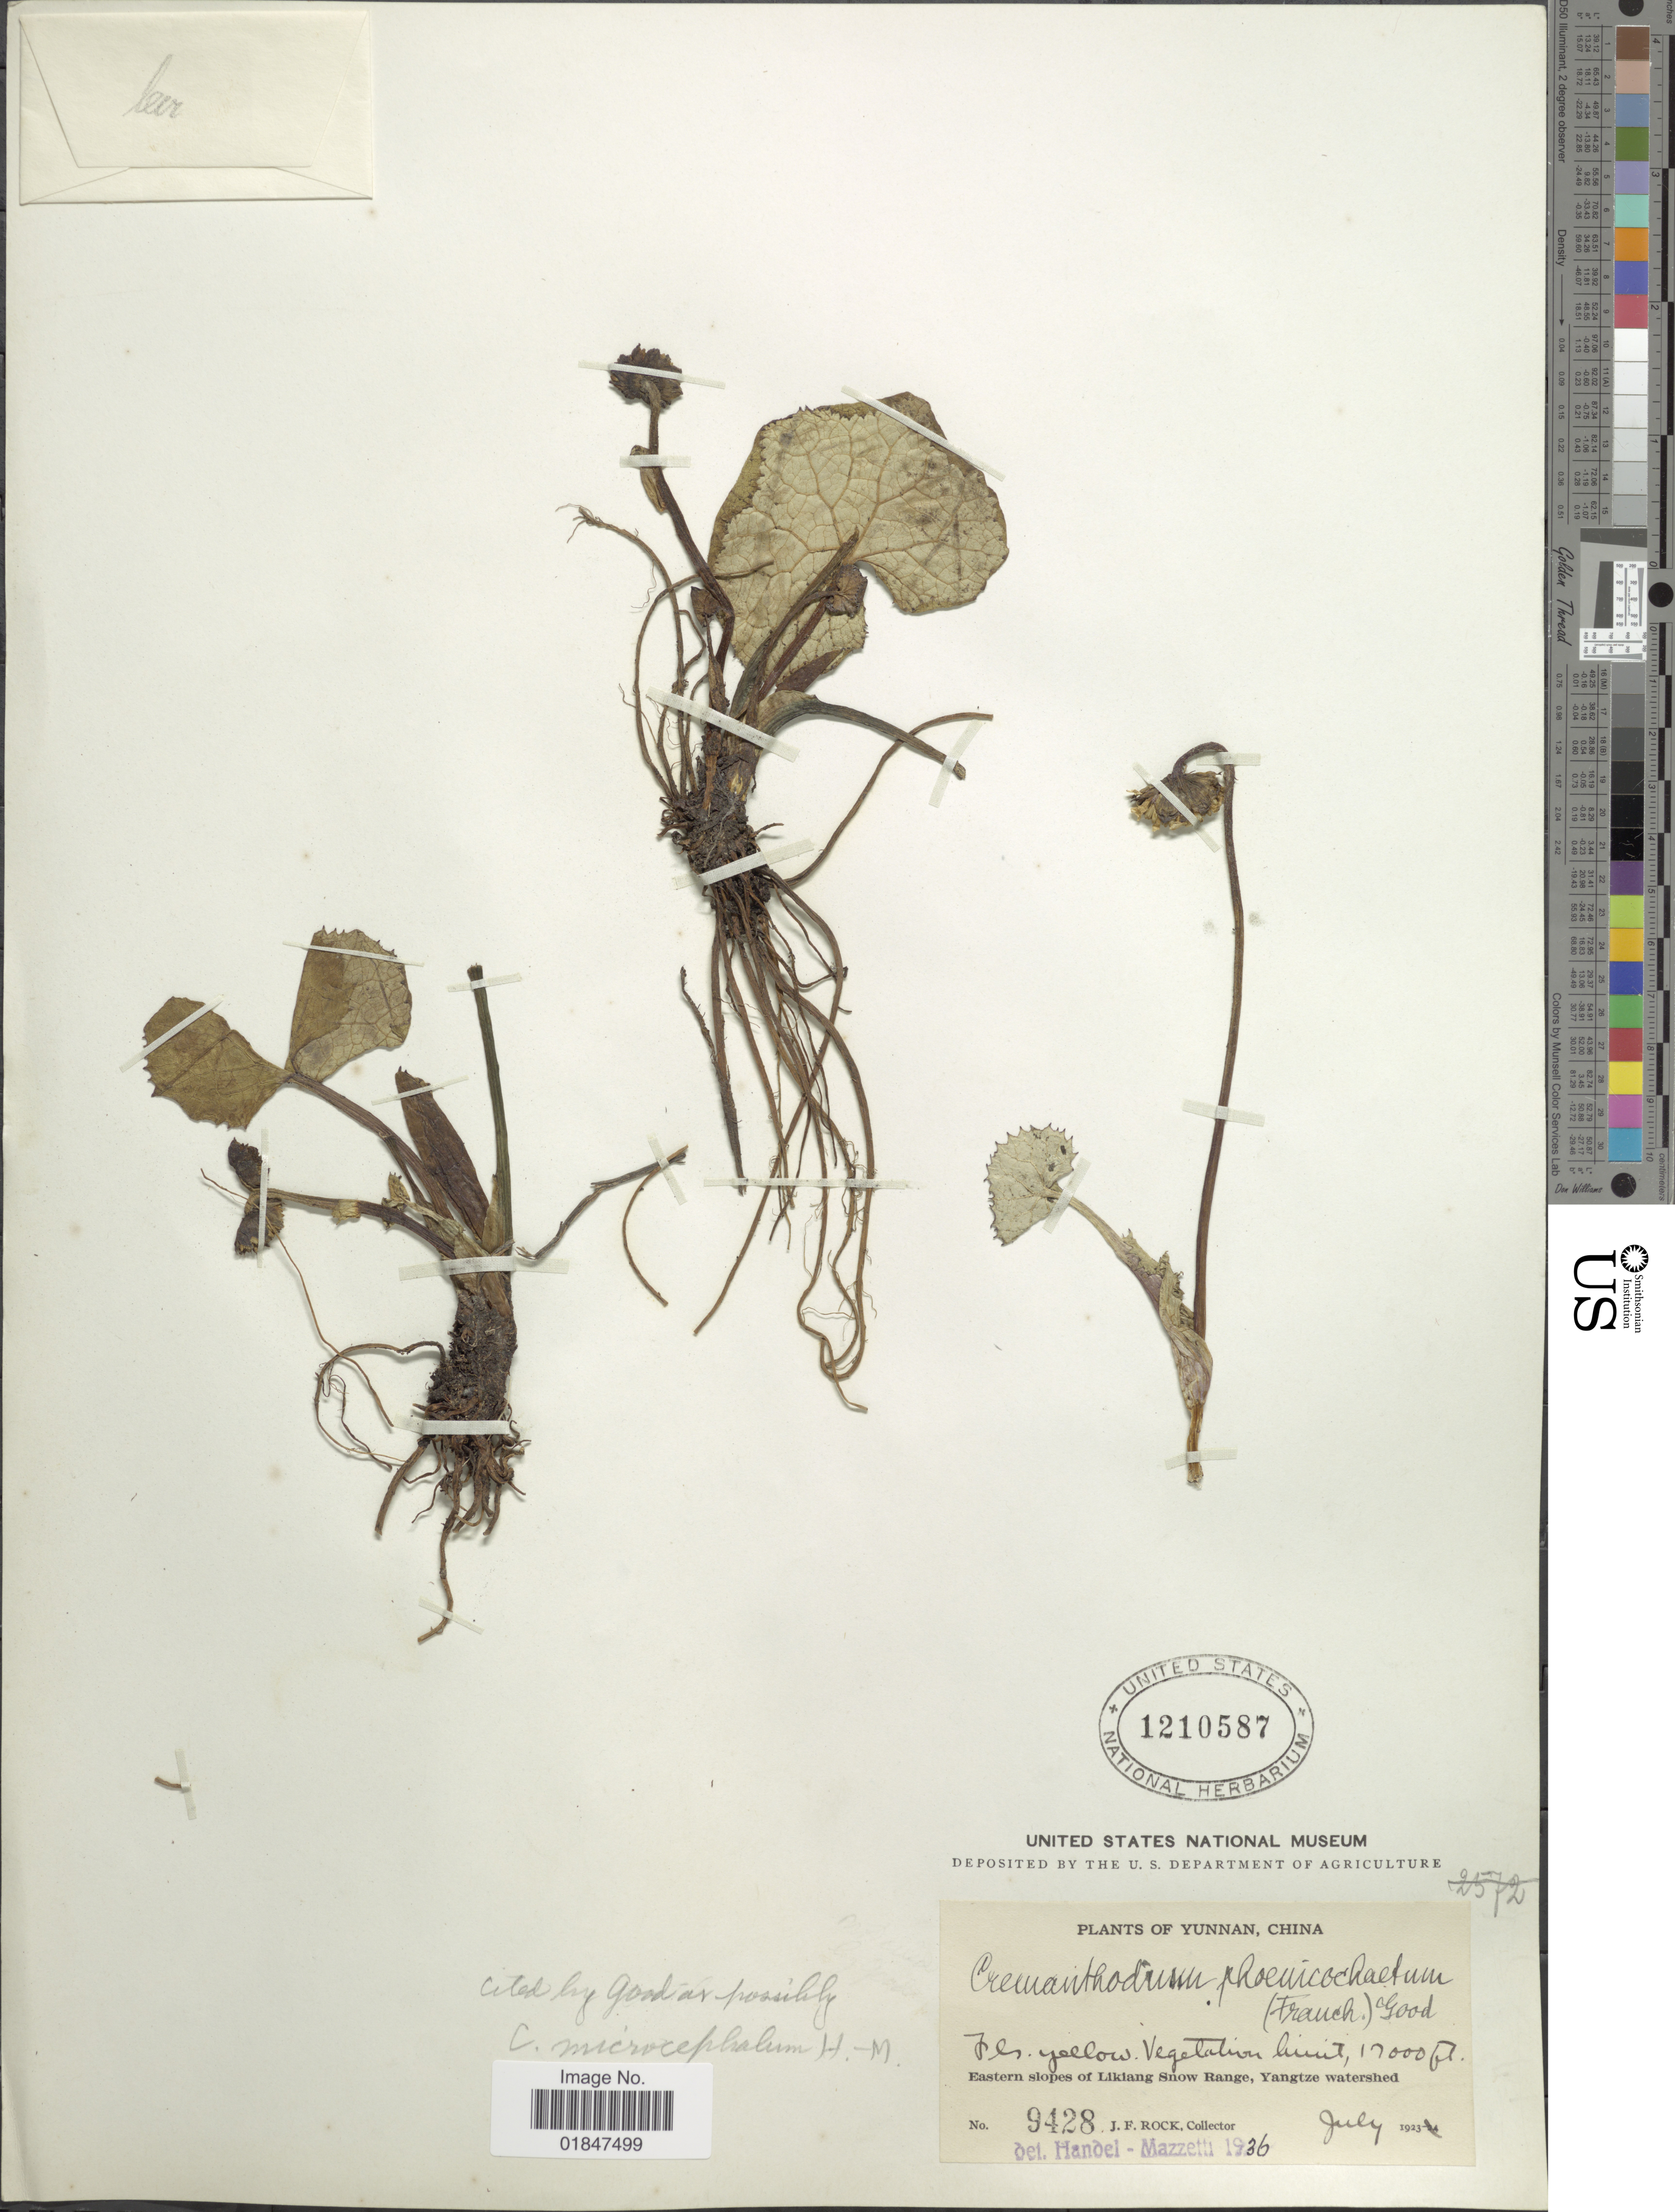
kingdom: Plantae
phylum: Tracheophyta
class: Magnoliopsida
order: Asterales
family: Asteraceae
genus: Cremanthodium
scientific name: Cremanthodium microcephala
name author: Hand.-Mazz.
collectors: J. Rock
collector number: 9428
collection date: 1923-07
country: China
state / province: Yunnan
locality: Eastern slopes of Likiang Snow Range, Yangtze watershed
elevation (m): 5182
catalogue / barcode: US 1210587